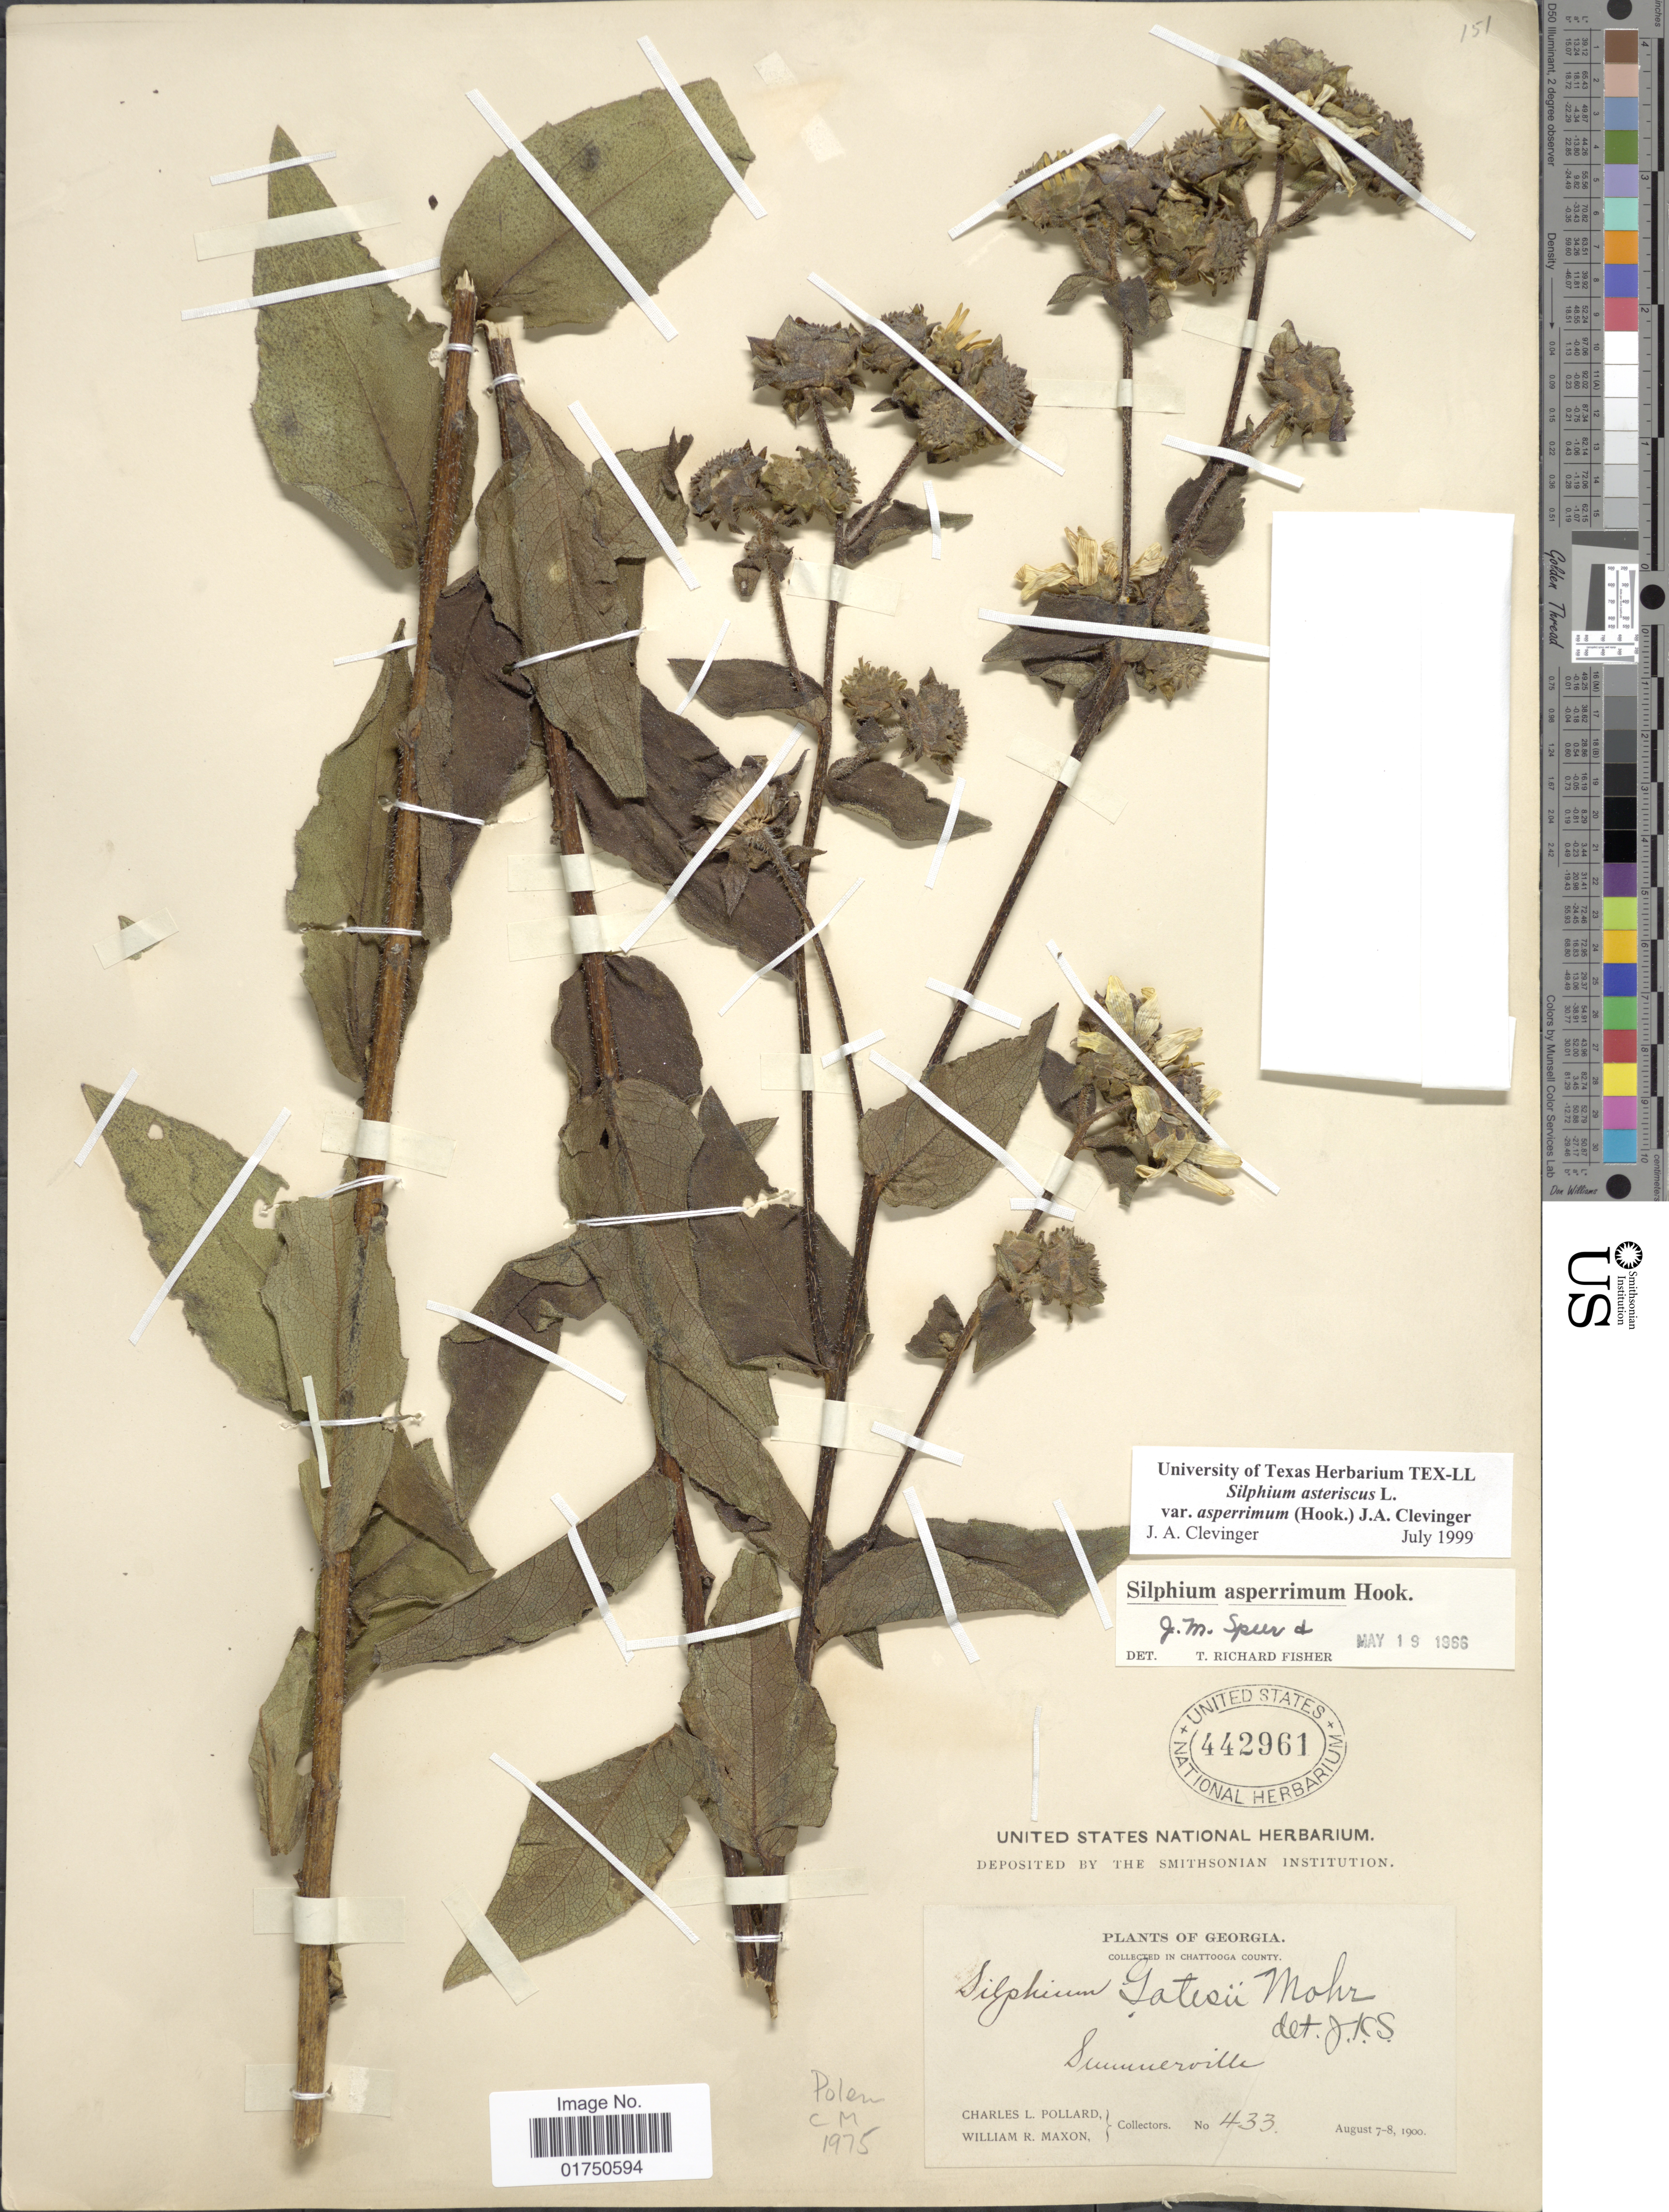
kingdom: Plantae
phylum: Tracheophyta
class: Magnoliopsida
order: Asterales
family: Asteraceae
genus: Silphium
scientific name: Silphium asteriscus var. asperrimum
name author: (Hook.) Clevinger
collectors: C. L. Pollard & W. R. Maxon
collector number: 433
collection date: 1900-08-07/1900-08-08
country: United States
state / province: Georgia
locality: Collected in Chattooga County. Summerville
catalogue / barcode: US 442961